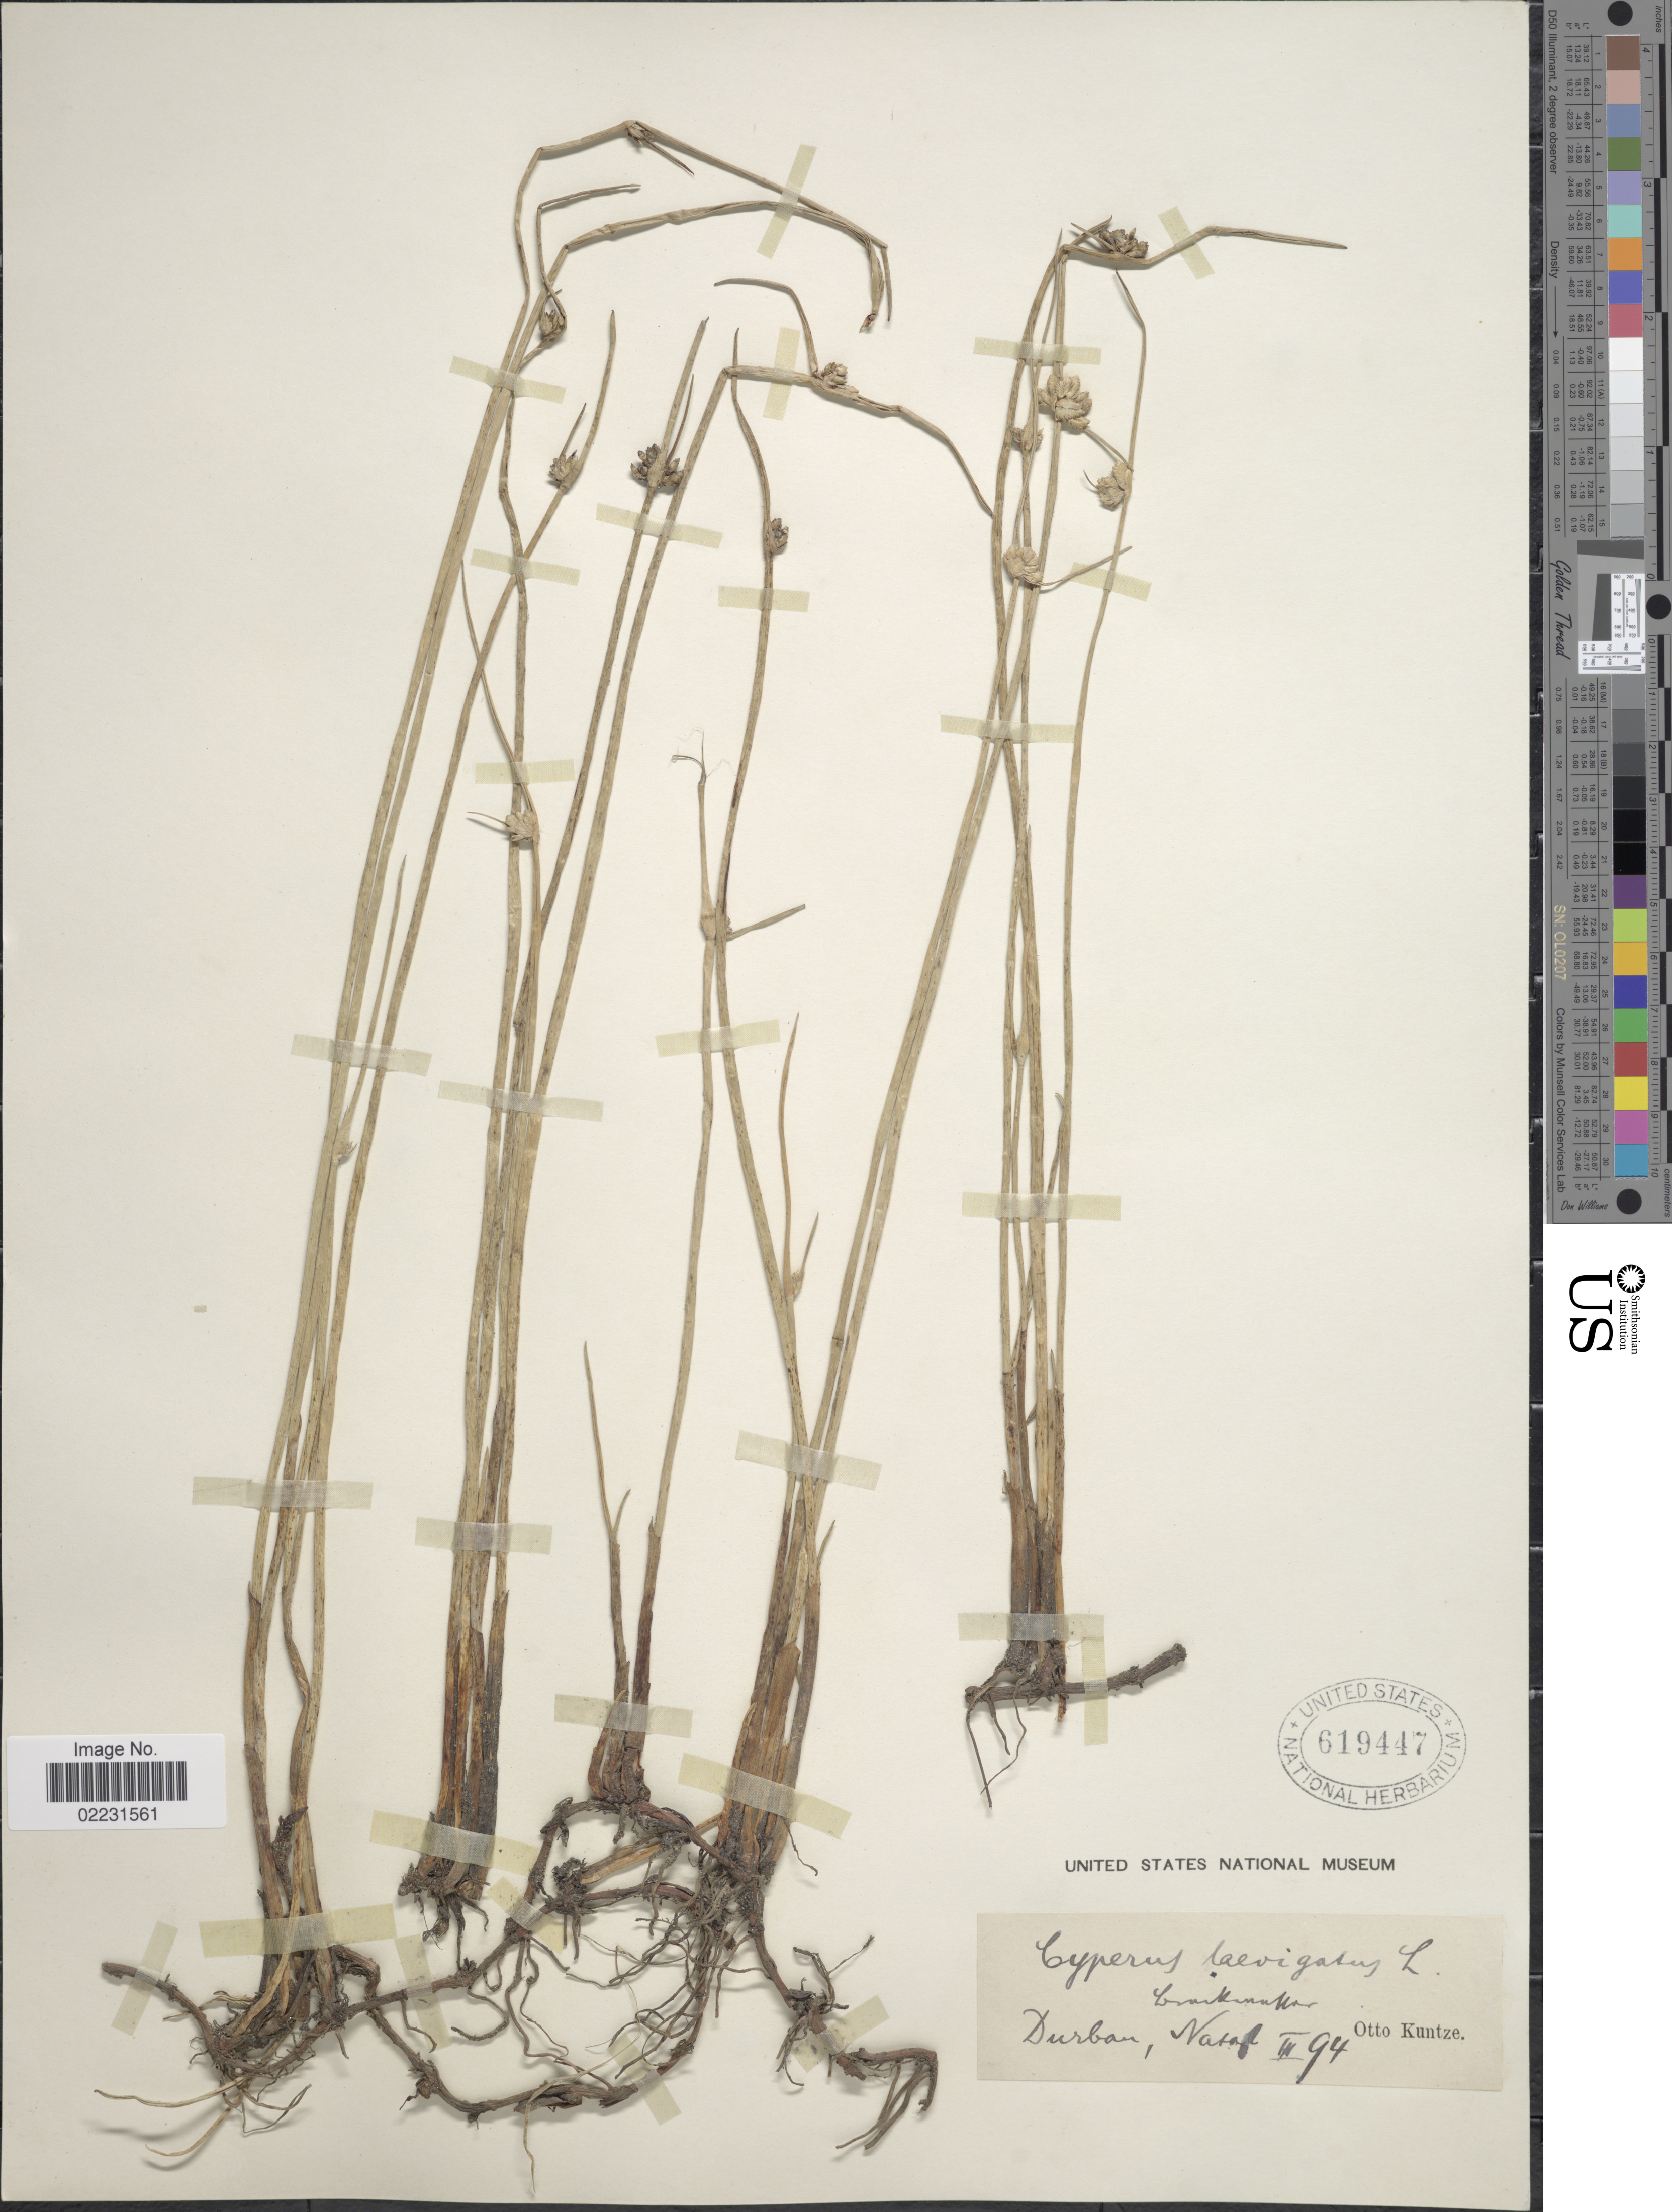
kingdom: Plantae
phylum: Tracheophyta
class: Liliopsida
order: Poales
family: Cyperaceae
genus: Cyperus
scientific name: Cyperus laevigatus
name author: L.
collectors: C.E.O. Kuntze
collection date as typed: Transcribed d/m/y: /3/94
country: South Africa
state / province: KwaZulu-Natal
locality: Durban, Natal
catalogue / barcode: US 619447